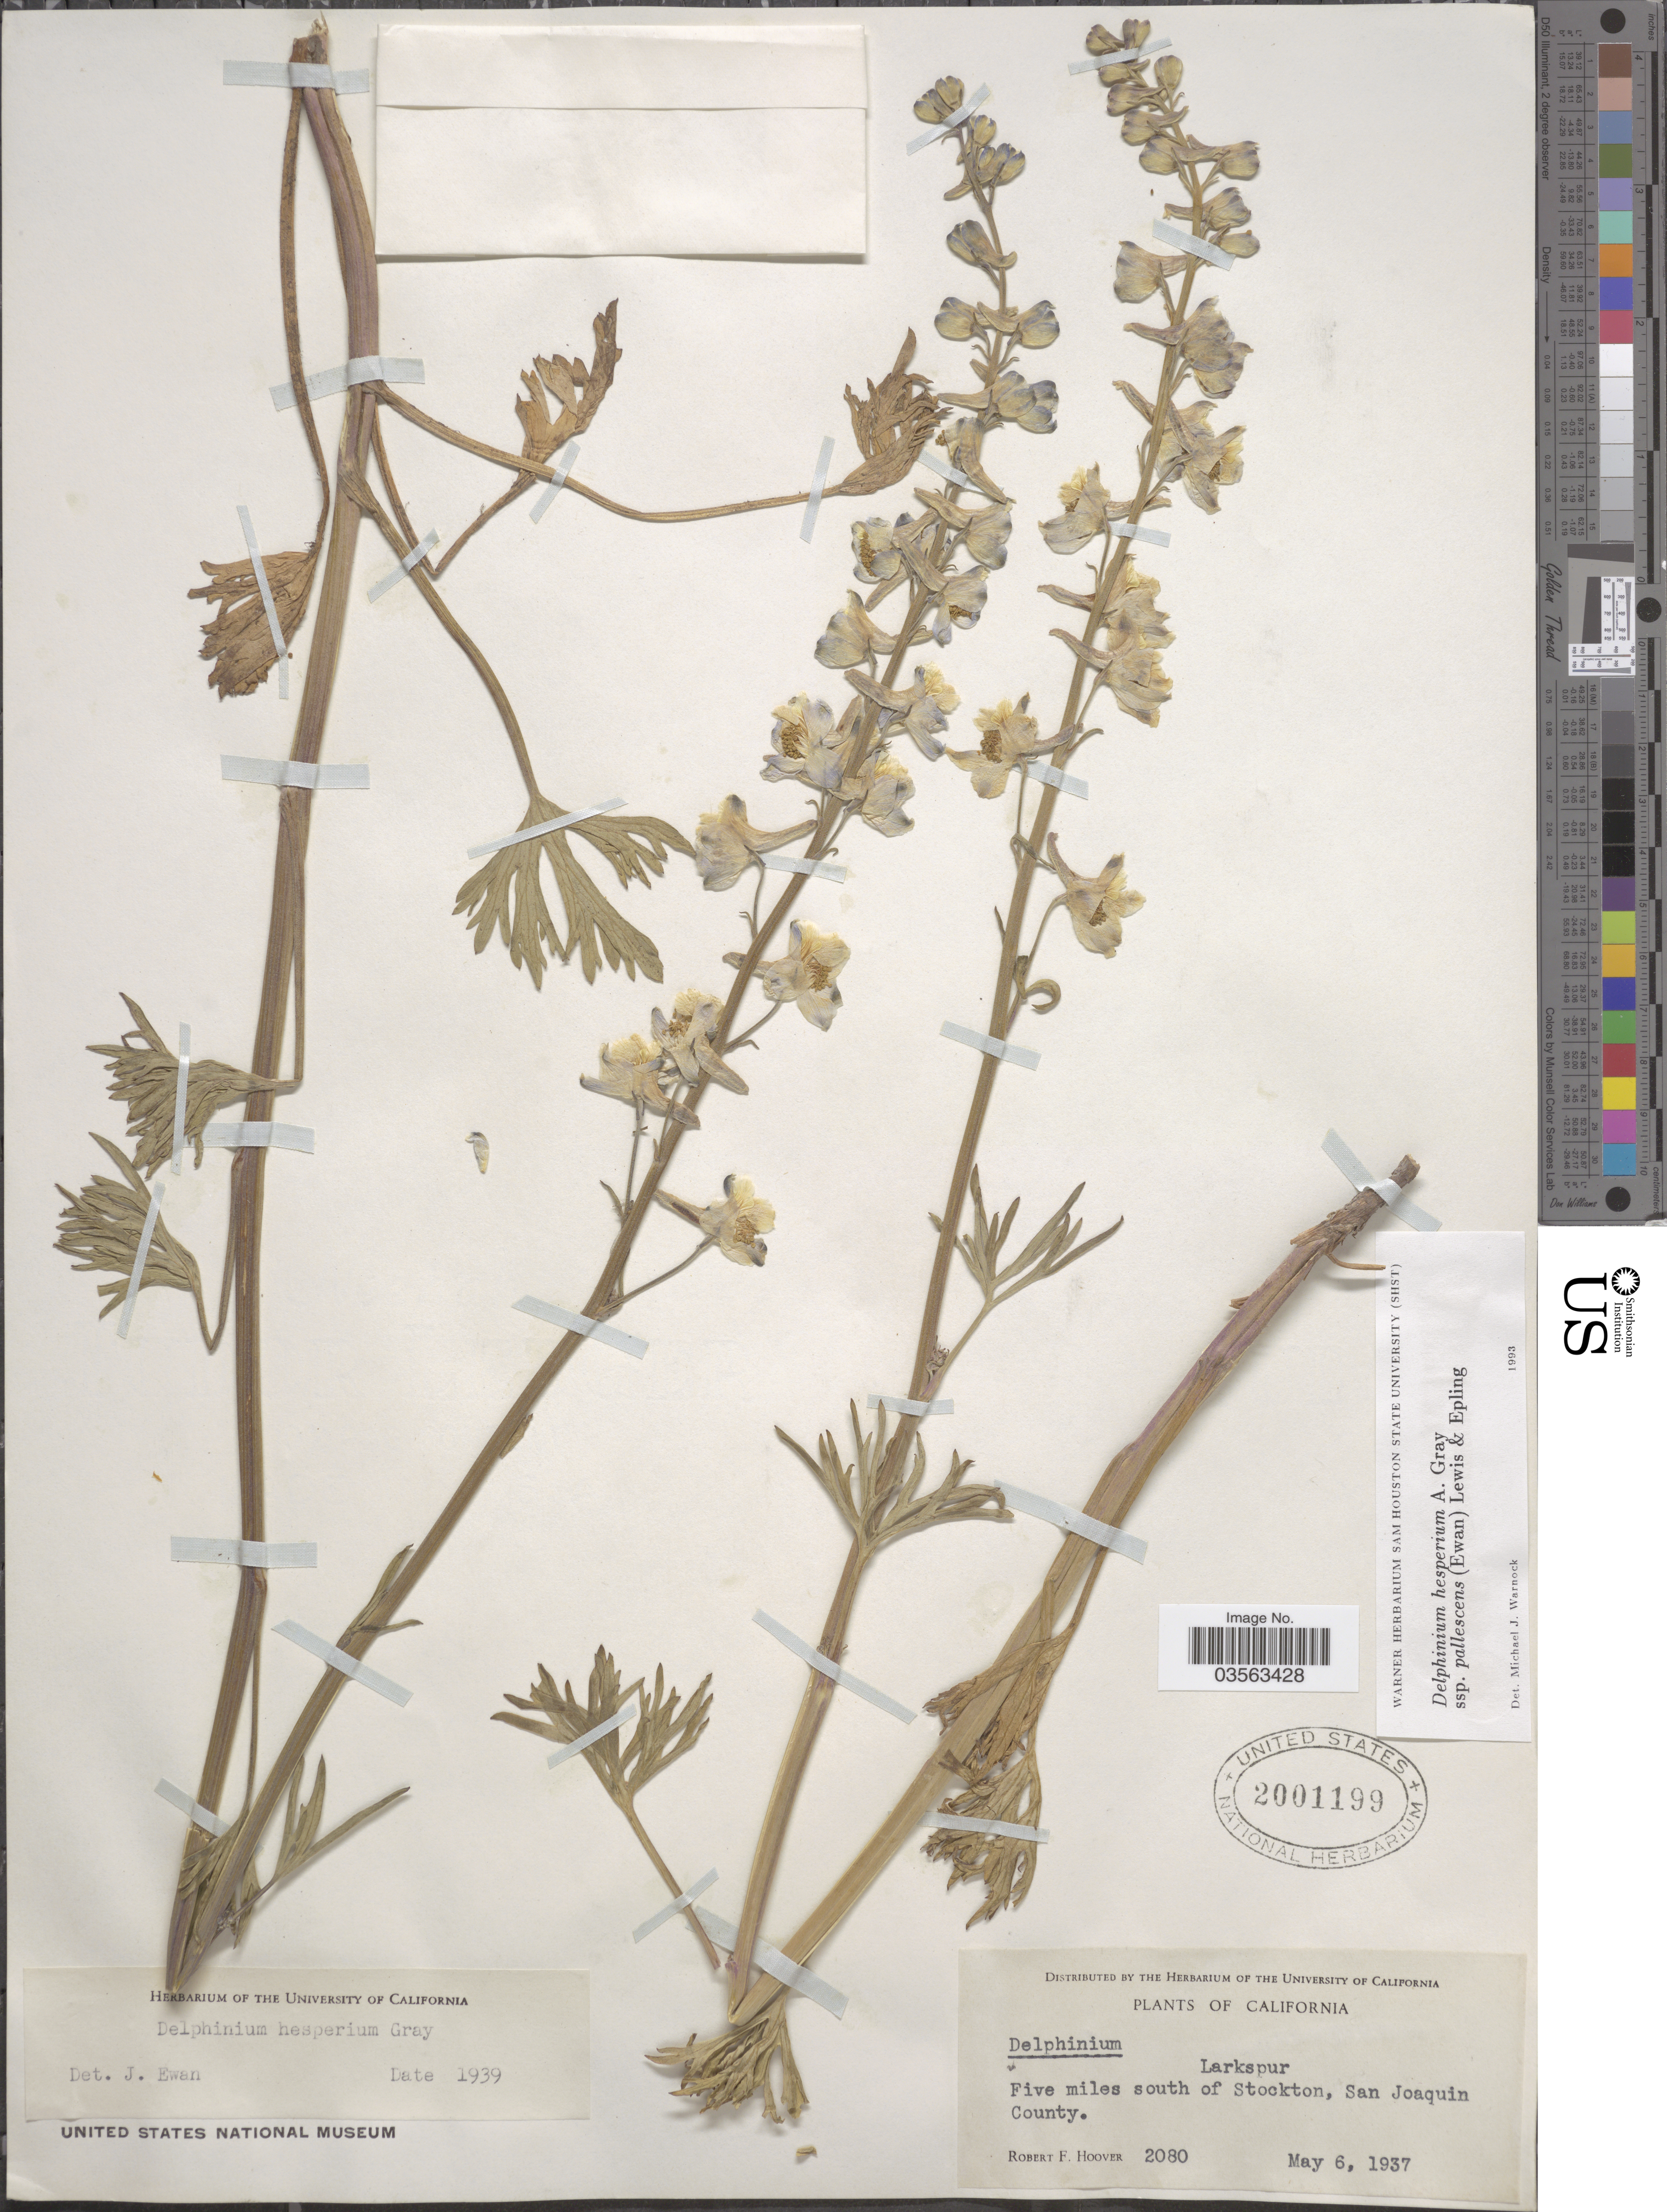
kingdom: Plantae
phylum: Tracheophyta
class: Magnoliopsida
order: Ranunculales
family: Ranunculaceae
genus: Delphinium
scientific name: Delphinium hesperium subsp. pallescens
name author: (Ewan) F. H. Lewis & Epling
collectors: R. F. Hoover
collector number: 2080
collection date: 1937-05-06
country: United States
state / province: California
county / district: San Joaquin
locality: Larkspur. Five miles south of Stockton, San Joaquin County.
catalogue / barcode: US 2001199